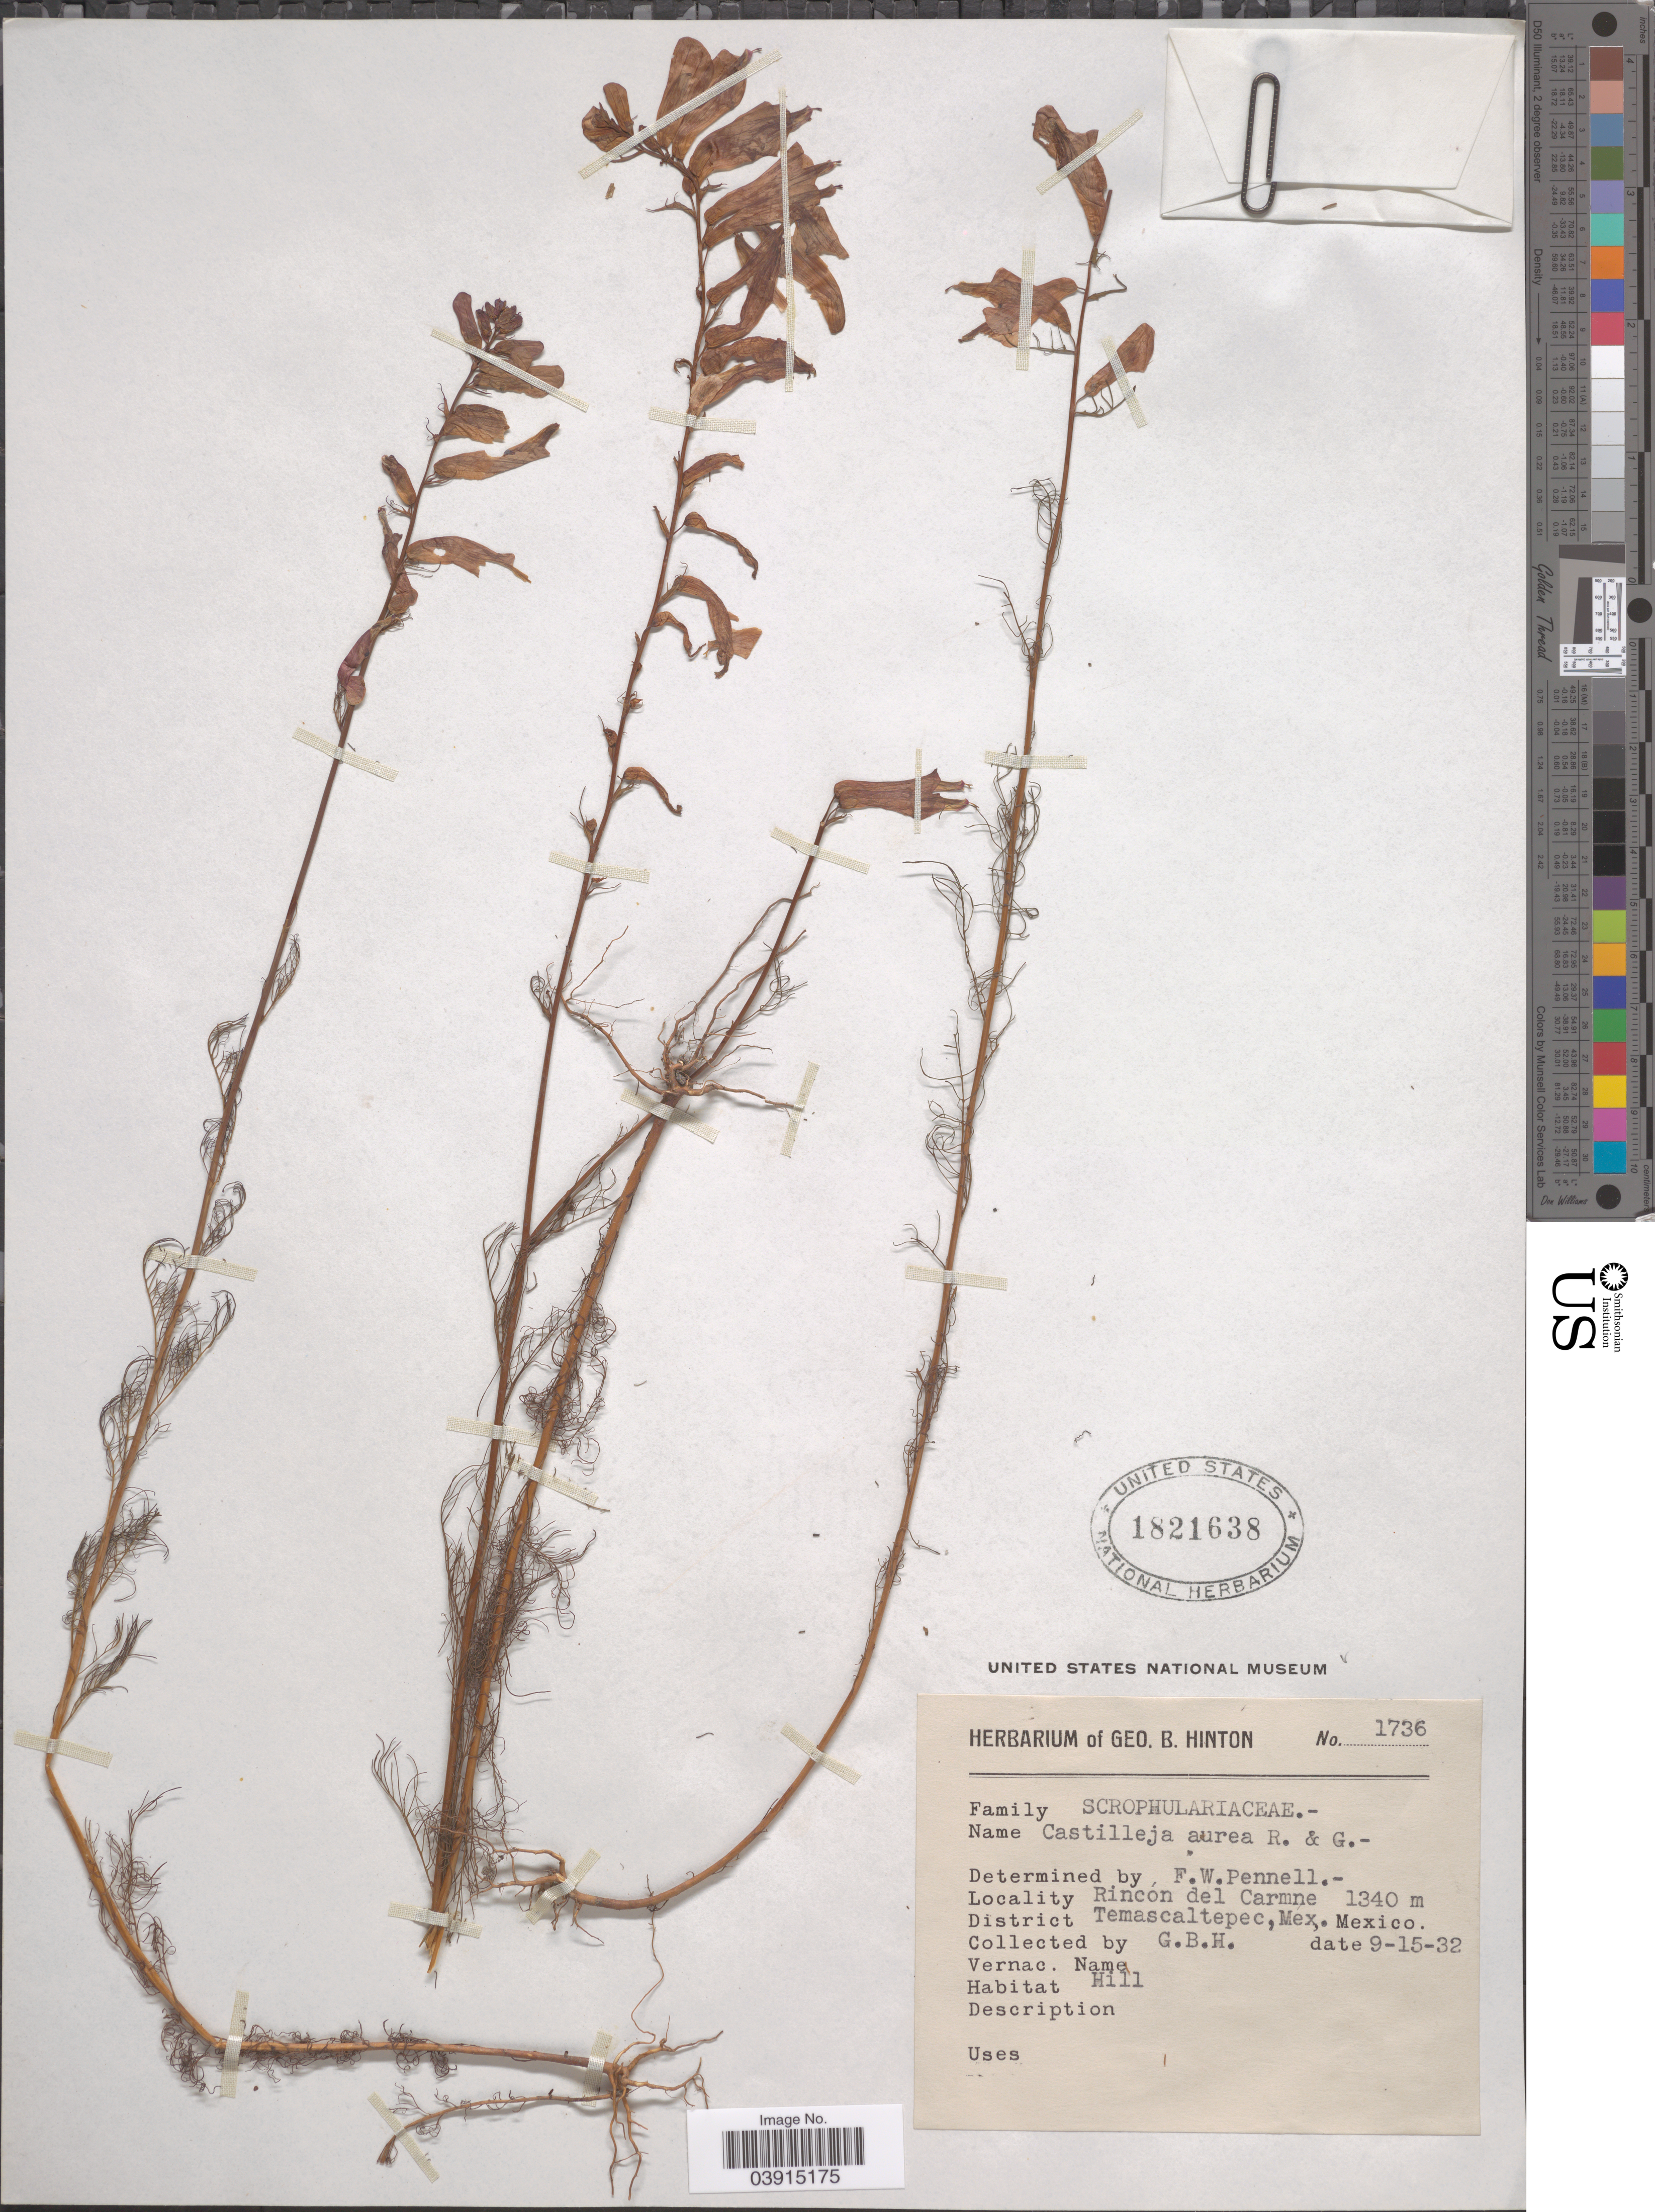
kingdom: Plantae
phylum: Tracheophyta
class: Magnoliopsida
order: Lamiales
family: Orobanchaceae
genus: Castilleja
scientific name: Castilleja aurea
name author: B.L. Rob. & Greenm.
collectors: G. B. Hinton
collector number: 1736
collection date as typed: Transcribed d/m/y: 15/9/32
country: Mexico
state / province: México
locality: Rincón del Carmne. District Temascaltepec.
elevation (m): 1340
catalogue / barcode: US 1821638